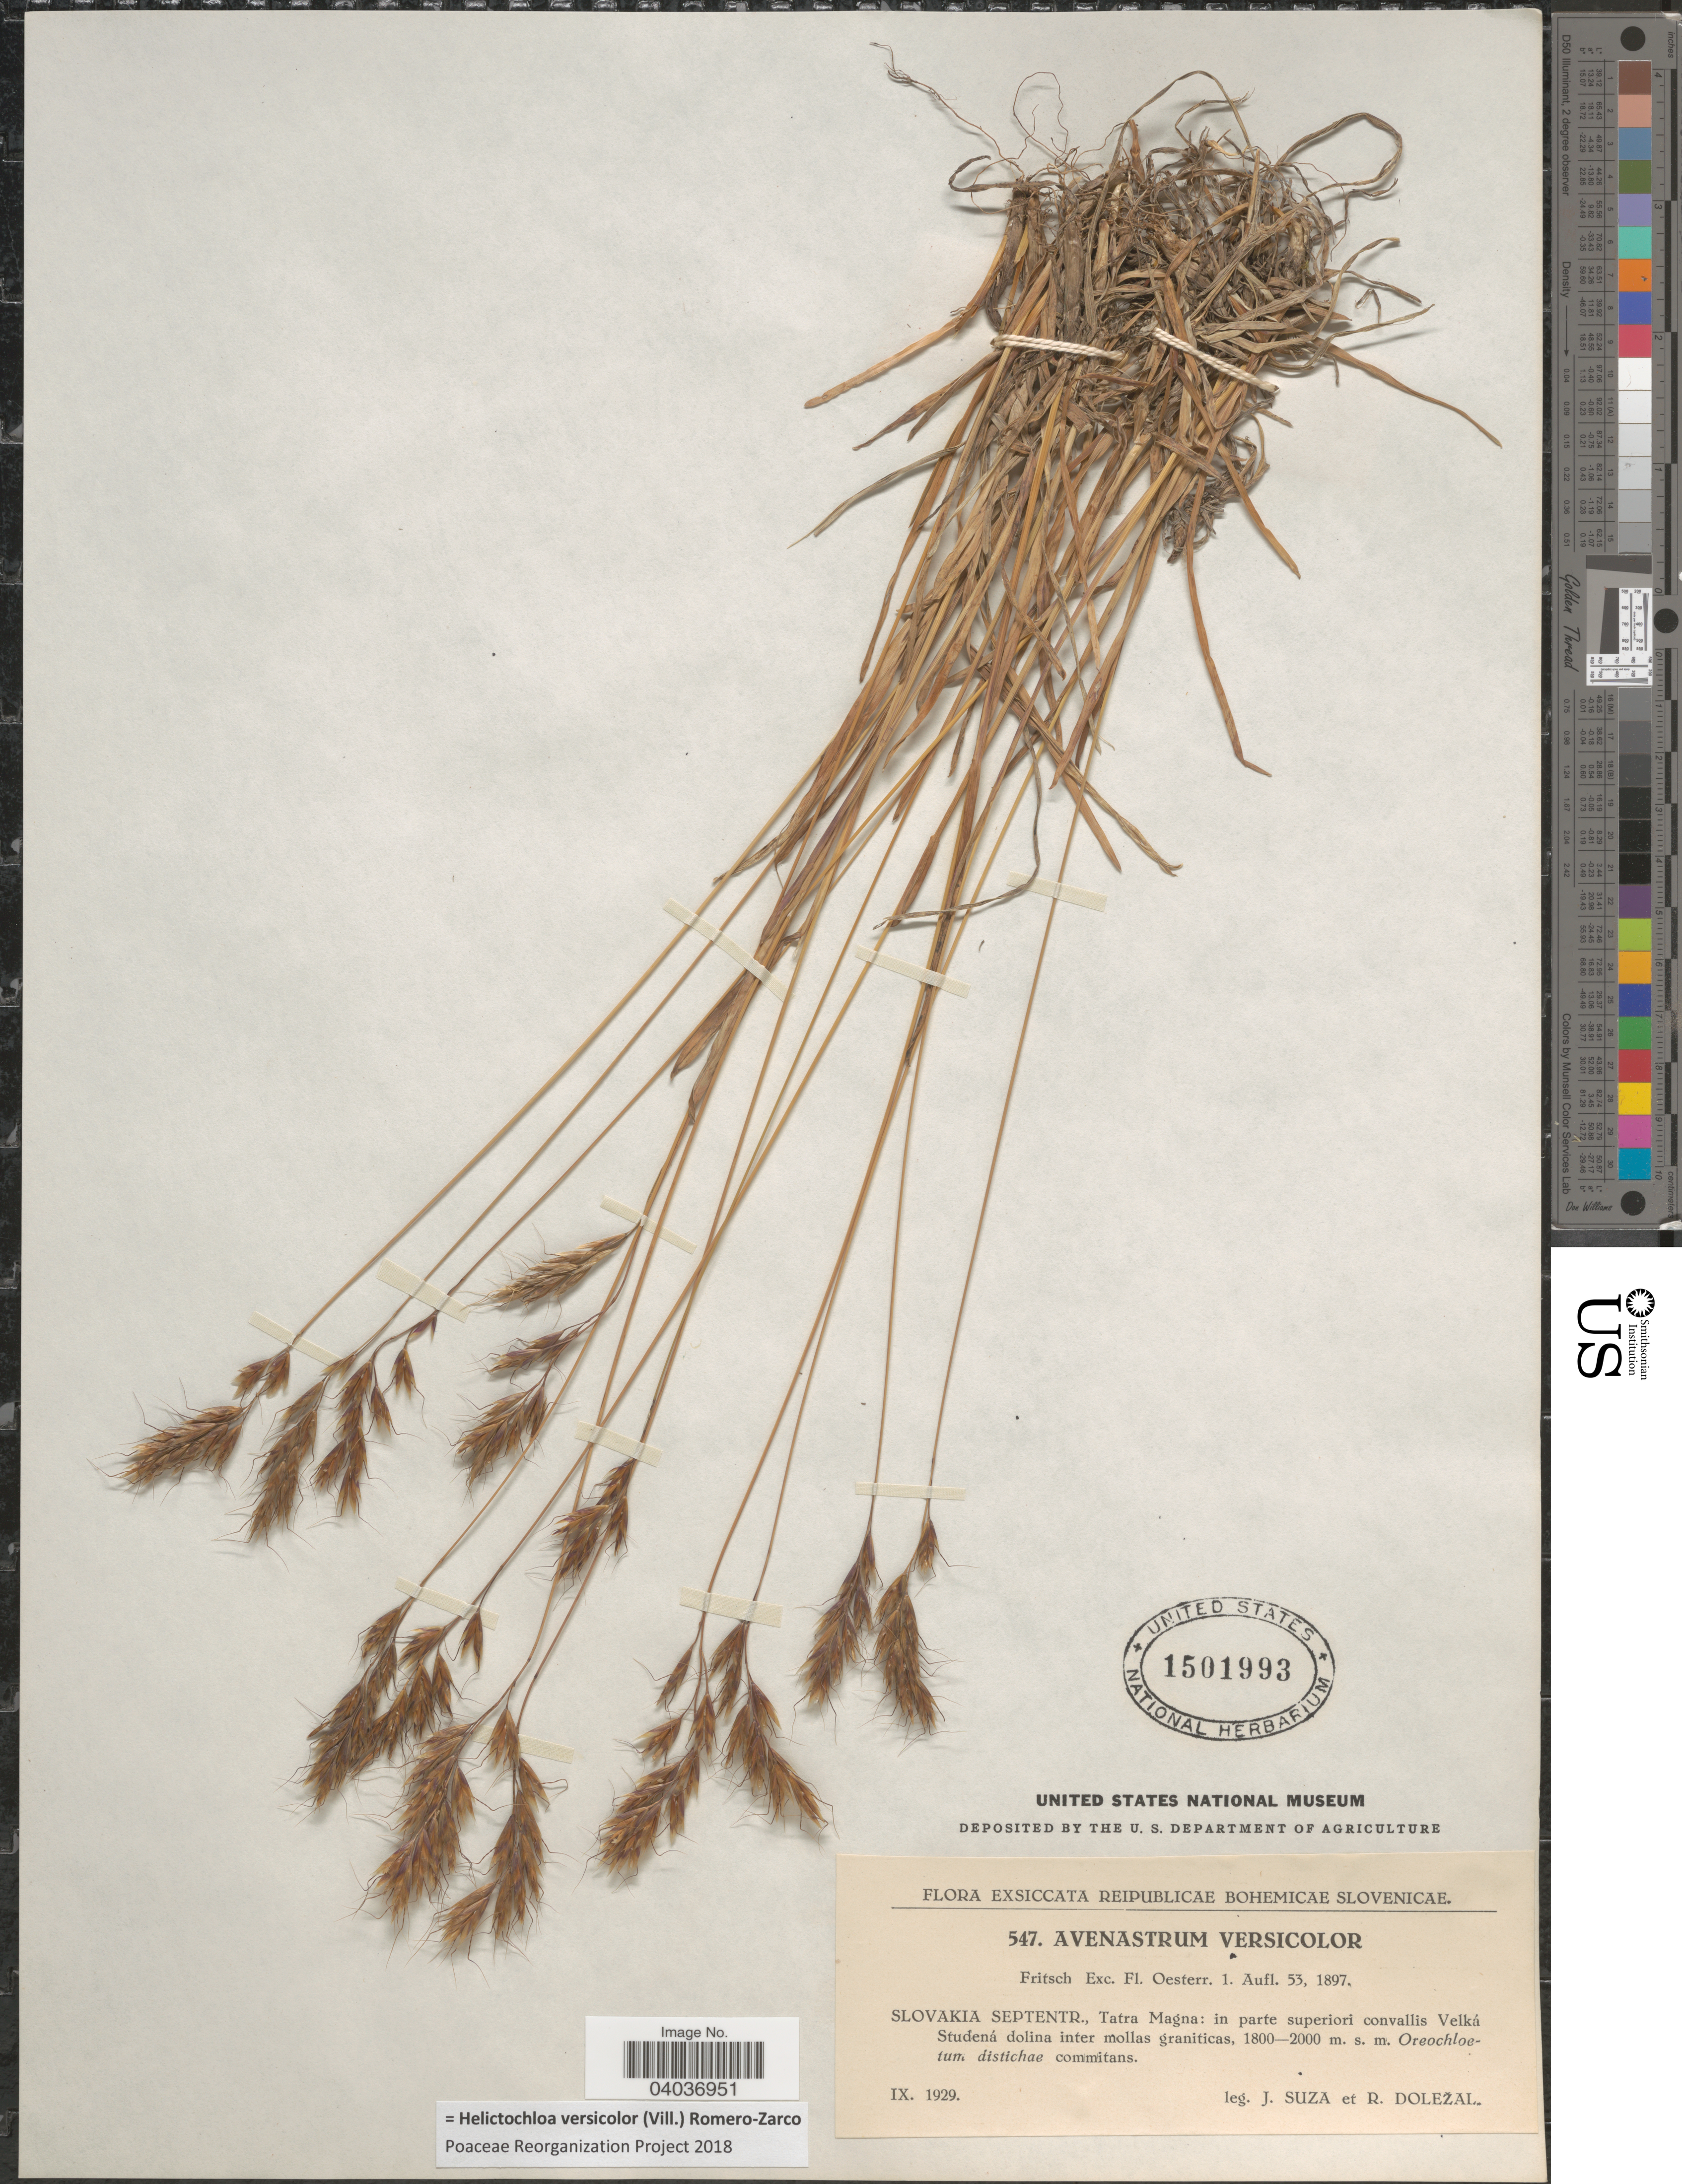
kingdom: Plantae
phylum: Tracheophyta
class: Liliopsida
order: Poales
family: Poaceae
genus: Helictochloa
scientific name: Helictochloa versicolor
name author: (Vill.) Romero Zarco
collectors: J. Suza & R. Dolezal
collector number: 547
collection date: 1929-09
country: Slovakia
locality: Reipublicae Bohemicae Slovenicae. Slovakia Septentr., Tatra Magna: in parte superiori convallis Velká Studená dolina inter mollas graniticas.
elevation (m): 1800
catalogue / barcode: US 1501993